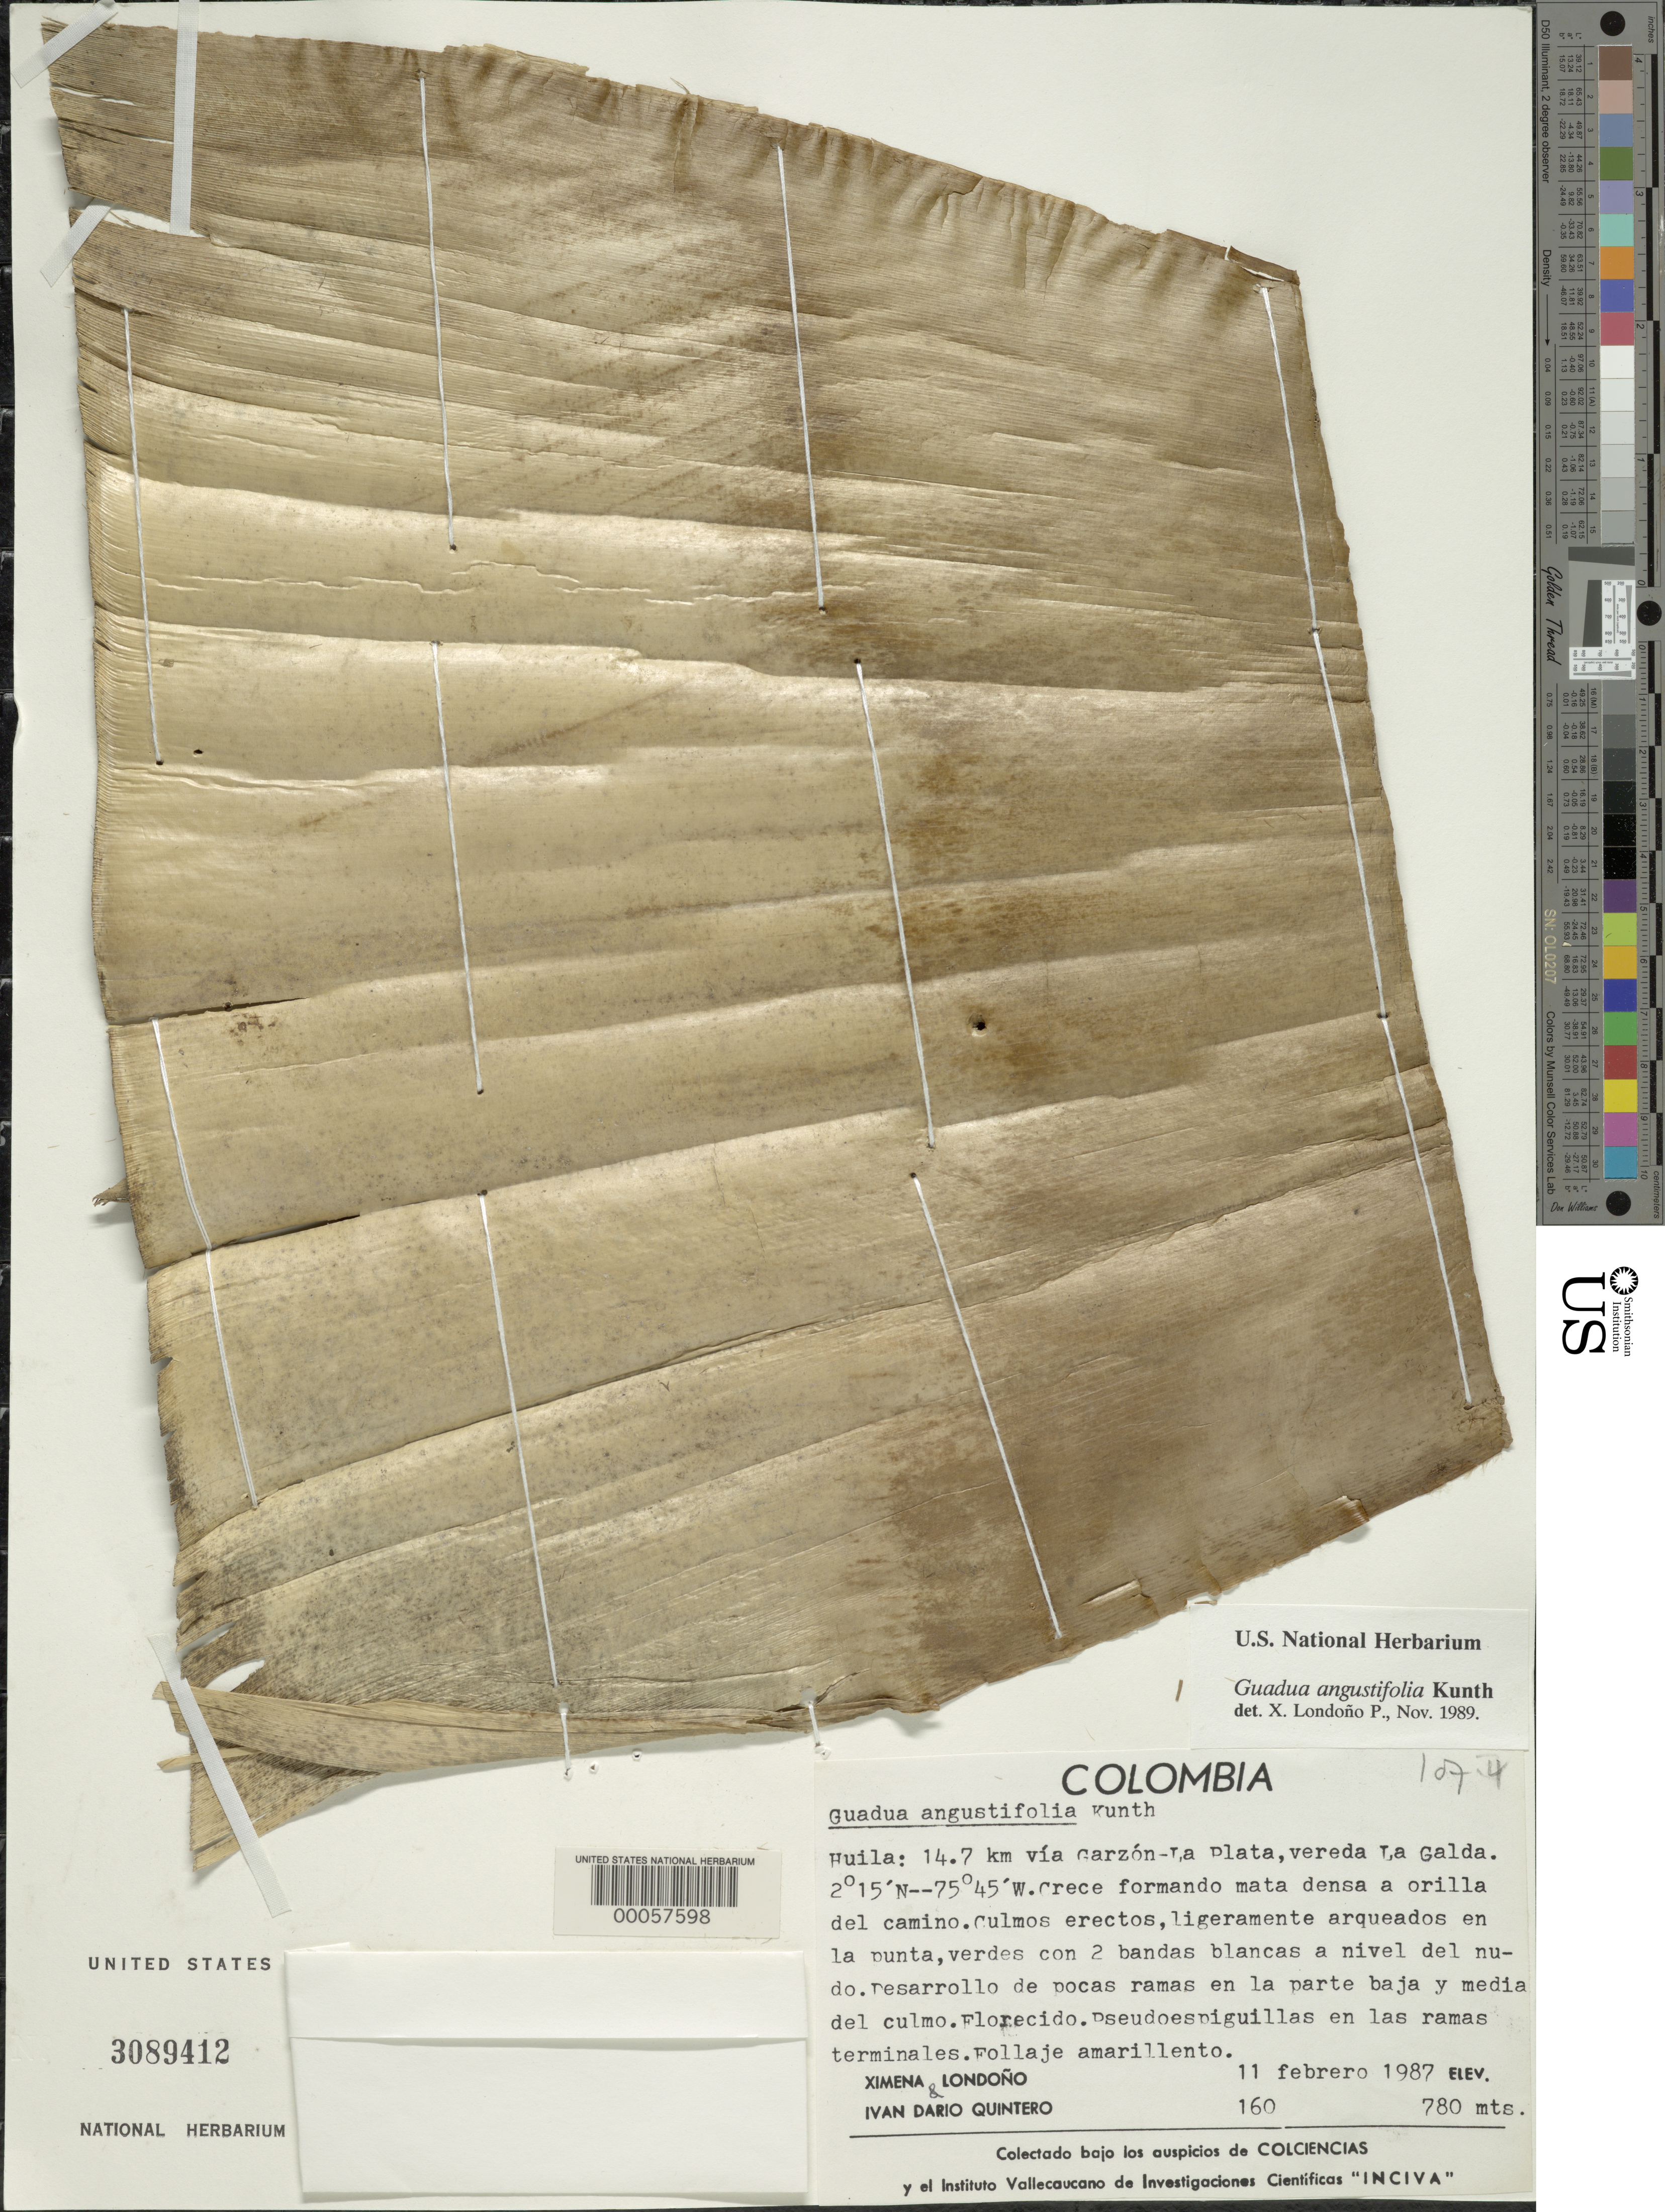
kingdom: Plantae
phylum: Tracheophyta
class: Liliopsida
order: Poales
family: Poaceae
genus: Guadua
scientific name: Guadua angustifolia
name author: Kunth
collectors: X. Londoño & I. Quintero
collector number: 160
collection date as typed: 11 Feb 1987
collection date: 1987-02-11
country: Colombia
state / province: Huila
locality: Km 14.7 of the Garzon-la Plata road, la Galda Trail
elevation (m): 780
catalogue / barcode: US 3189412A